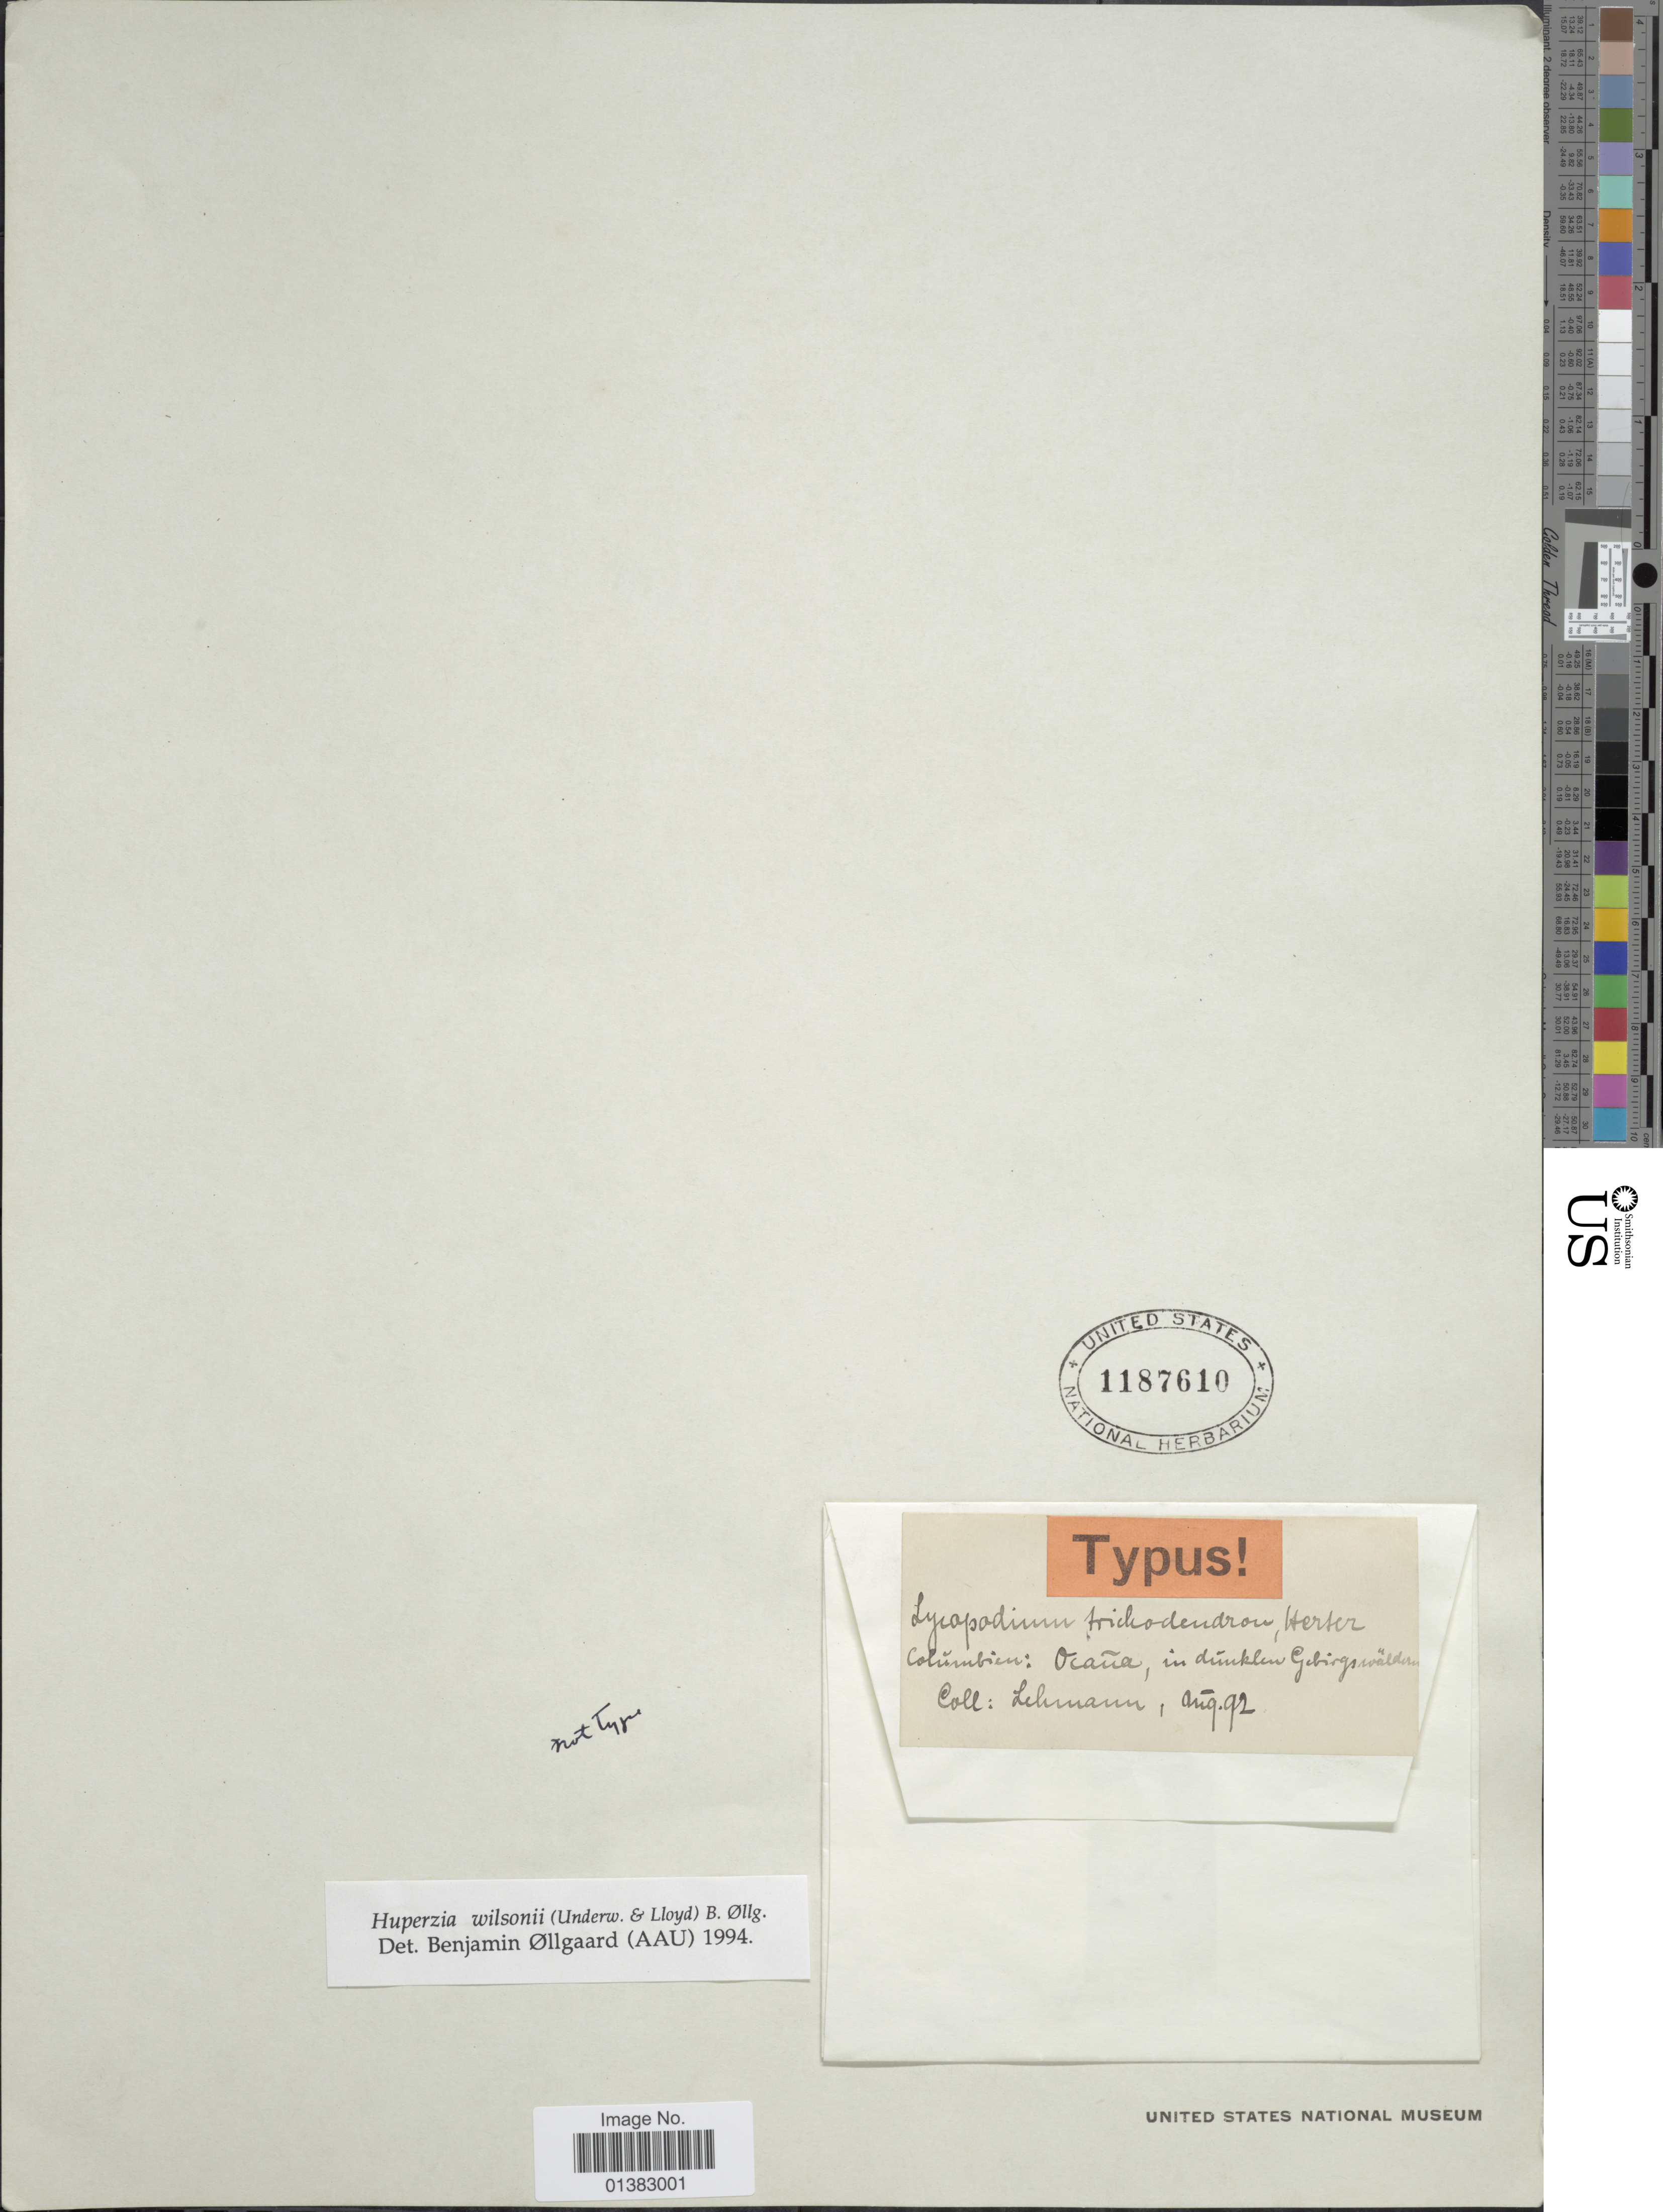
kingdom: Plantae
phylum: Tracheophyta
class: Lycopodiopsida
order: Lycopodiales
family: Lycopodiaceae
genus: Phlegmariurus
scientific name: Phlegmariurus wilsonii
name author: (Underw. & F.E. Lloyd) B. Øllg.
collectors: -. Lehmann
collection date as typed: Transcribed d/m/y: /8/92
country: Colombia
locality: Ocaña, in dúnklen Gebirgswäldern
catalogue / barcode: US 1187610